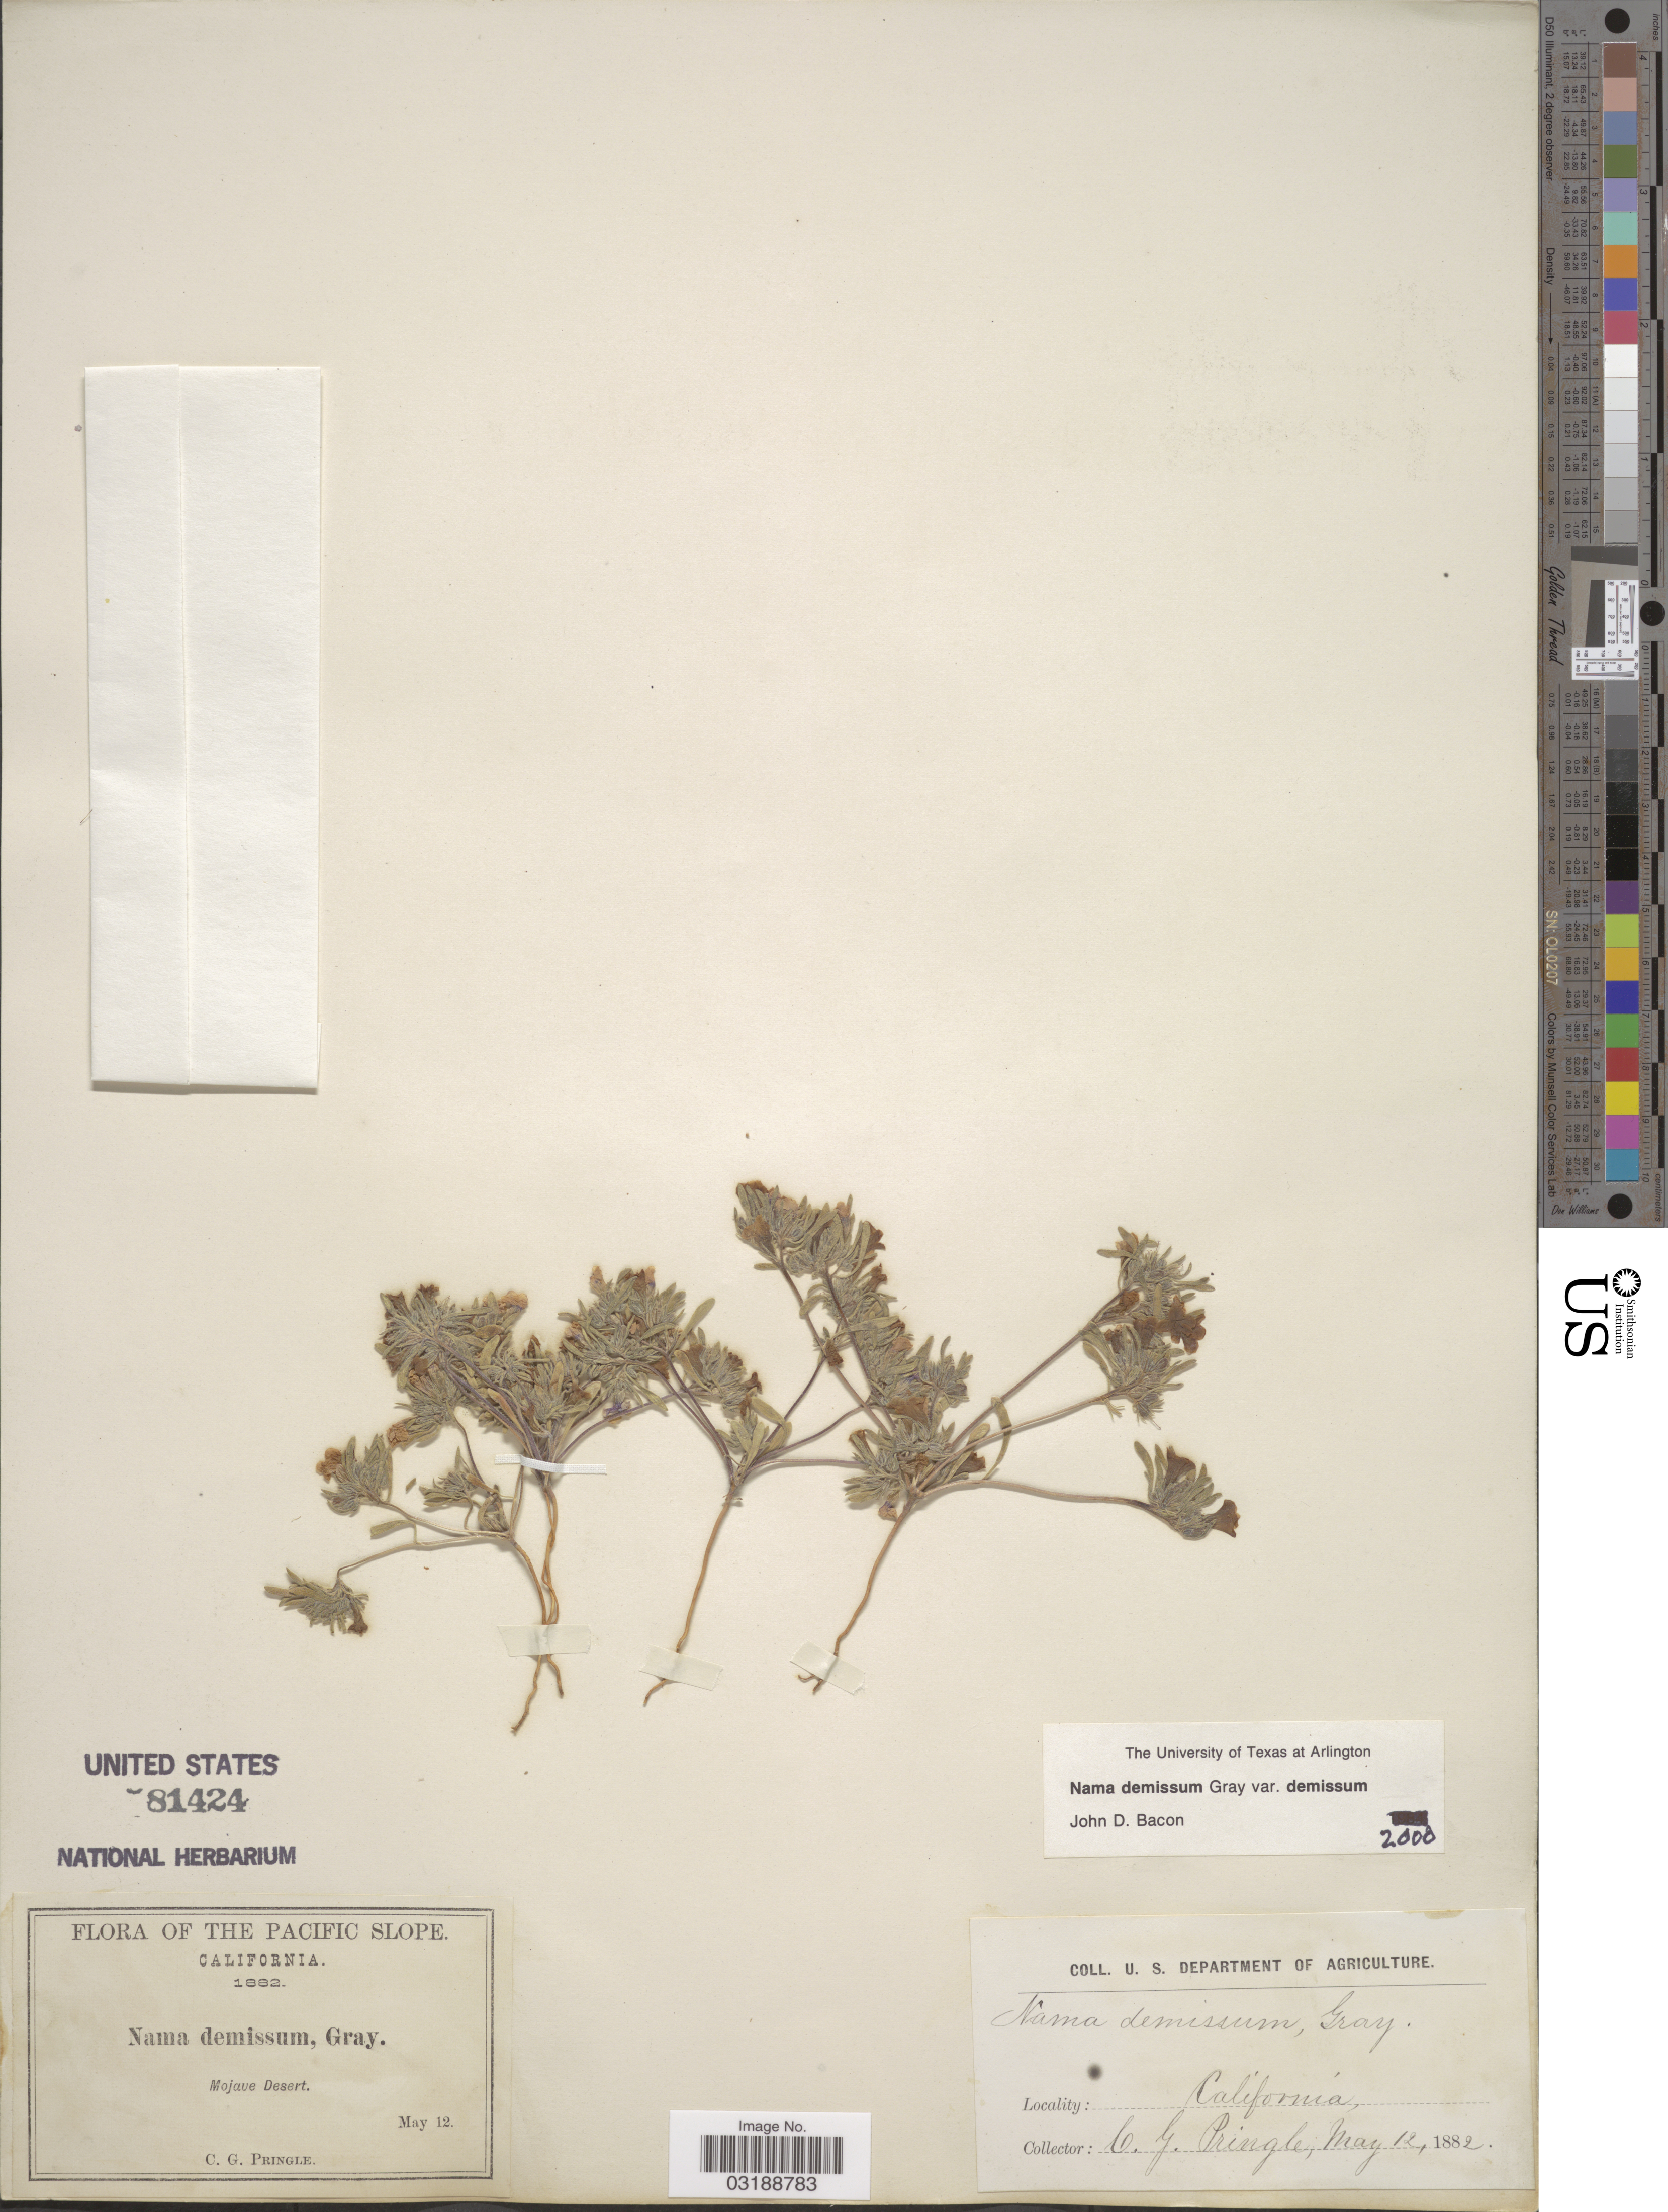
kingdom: Plantae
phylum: Tracheophyta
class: Magnoliopsida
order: Boraginales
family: Namaceae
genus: Nama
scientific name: Nama demissa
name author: A. Gray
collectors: C. G. Pringle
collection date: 1882-05-12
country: United States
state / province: California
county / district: San Bernardino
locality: Pacific Slope. Mojave Desert.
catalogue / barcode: US 81424